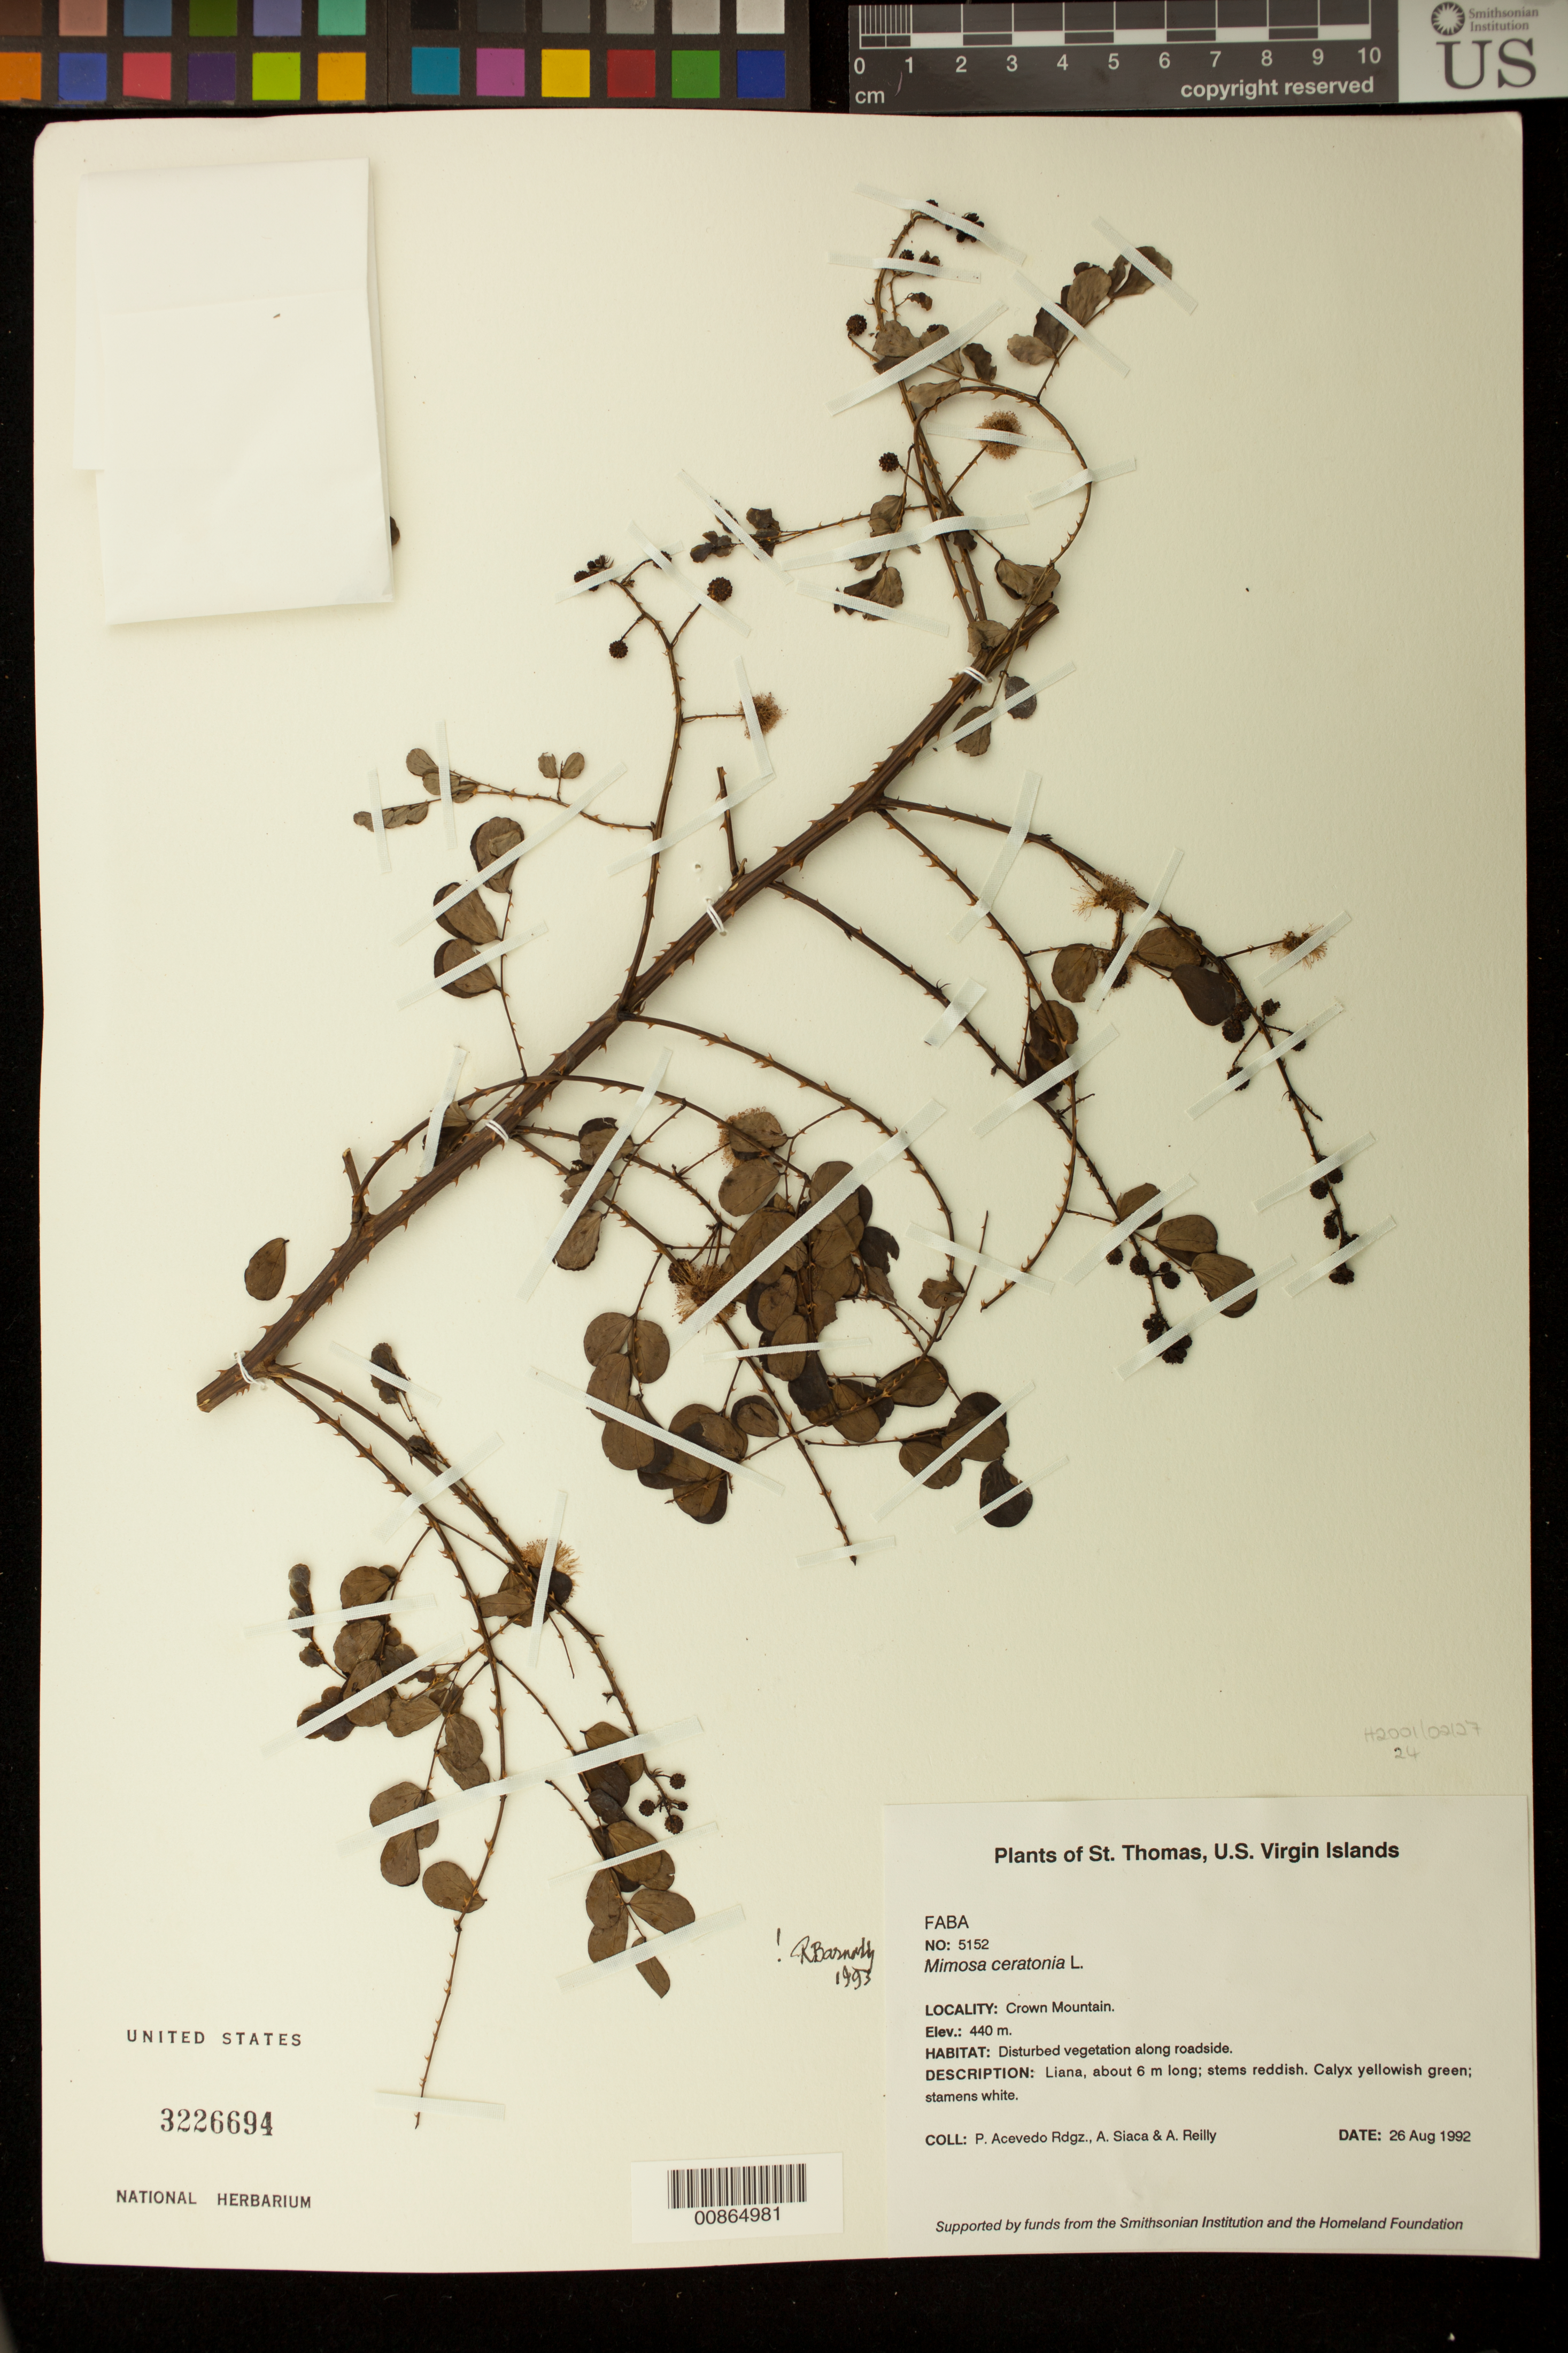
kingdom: Plantae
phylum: Tracheophyta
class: Magnoliopsida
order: Fabales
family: Fabaceae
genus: Mimosa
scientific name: Mimosa ceratonia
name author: L.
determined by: Barneby, Rupert C., (NY)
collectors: P. Acevedo-Rodr., A. Siaca & A. Reilly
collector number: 5152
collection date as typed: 26 Aug 1992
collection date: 1992-08-26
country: U.S. Virgin Islands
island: St. Thomas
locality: Crown Mountain.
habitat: Disturbed vegetation along roadside.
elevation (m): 440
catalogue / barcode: US 3226694